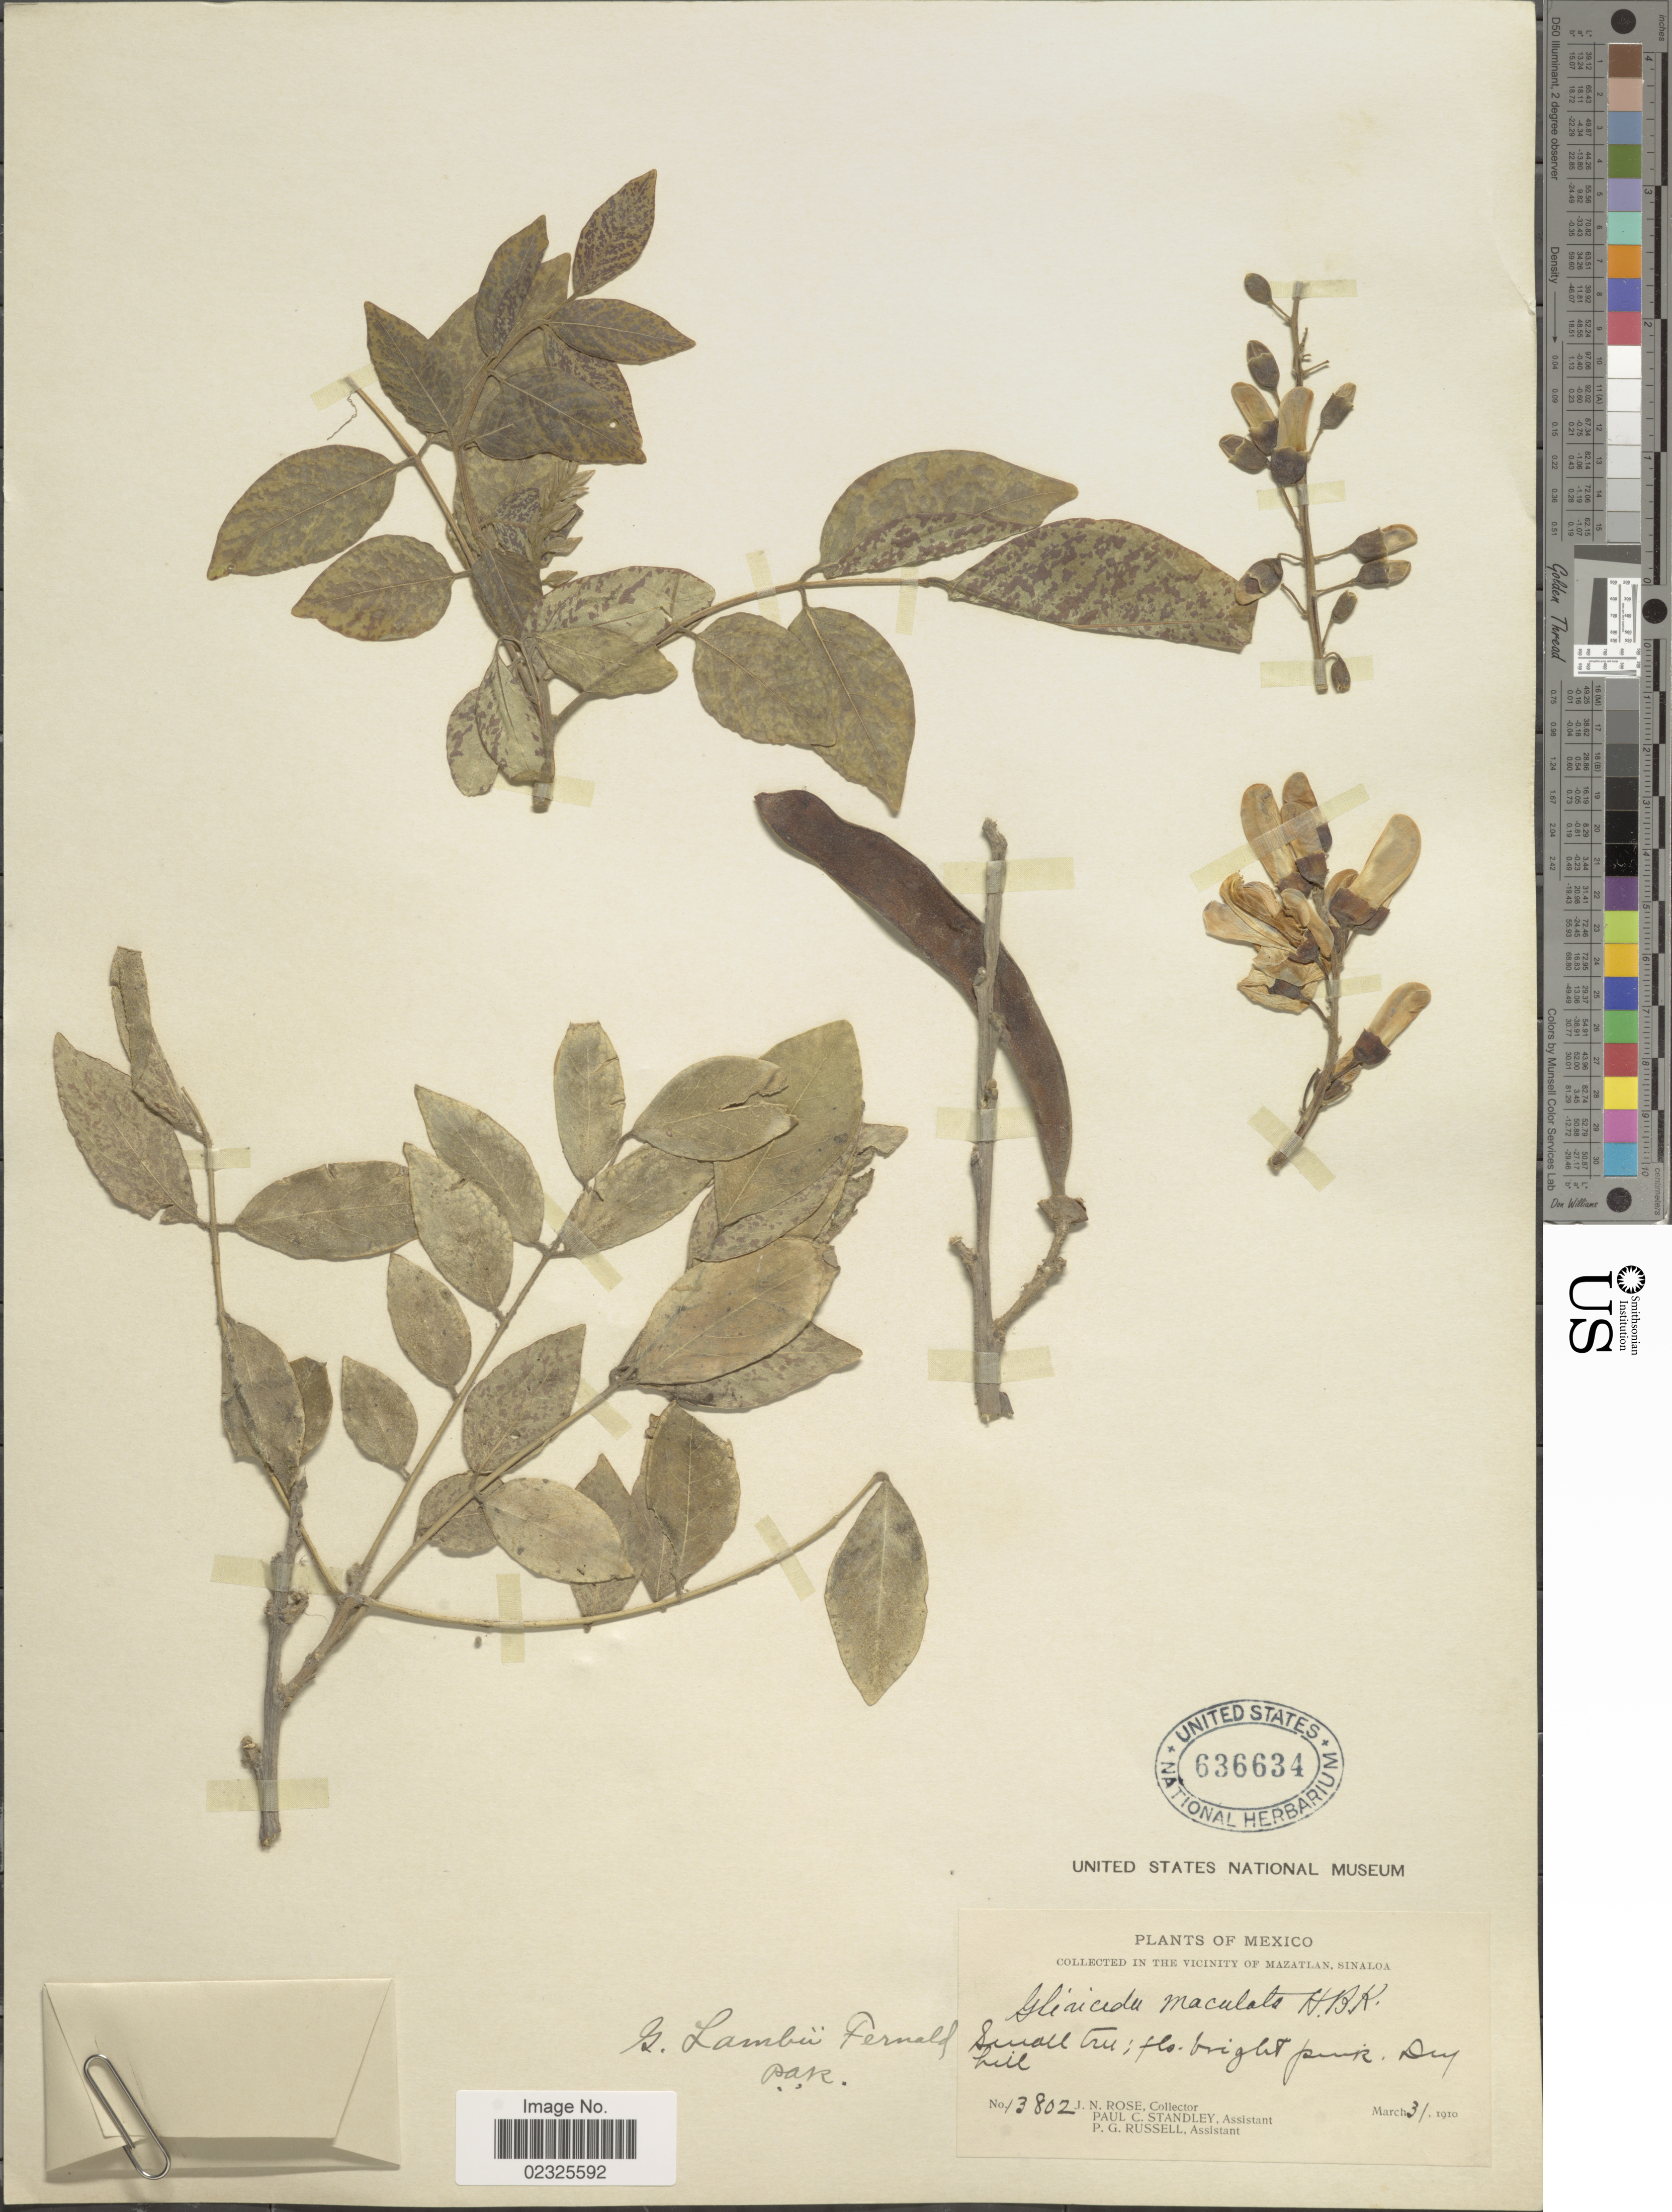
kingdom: Plantae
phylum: Tracheophyta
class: Magnoliopsida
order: Fabales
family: Fabaceae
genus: Gliricidia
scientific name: Gliricidia sepium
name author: (Jacq.) Kunth ex Walp.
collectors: J. N. Rose, P. C. Standley & P. G. Russell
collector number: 13802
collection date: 1910-03-31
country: Mexico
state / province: Sinaloa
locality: In the vicinity of Mazatlan, dry hill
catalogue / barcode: US 636634